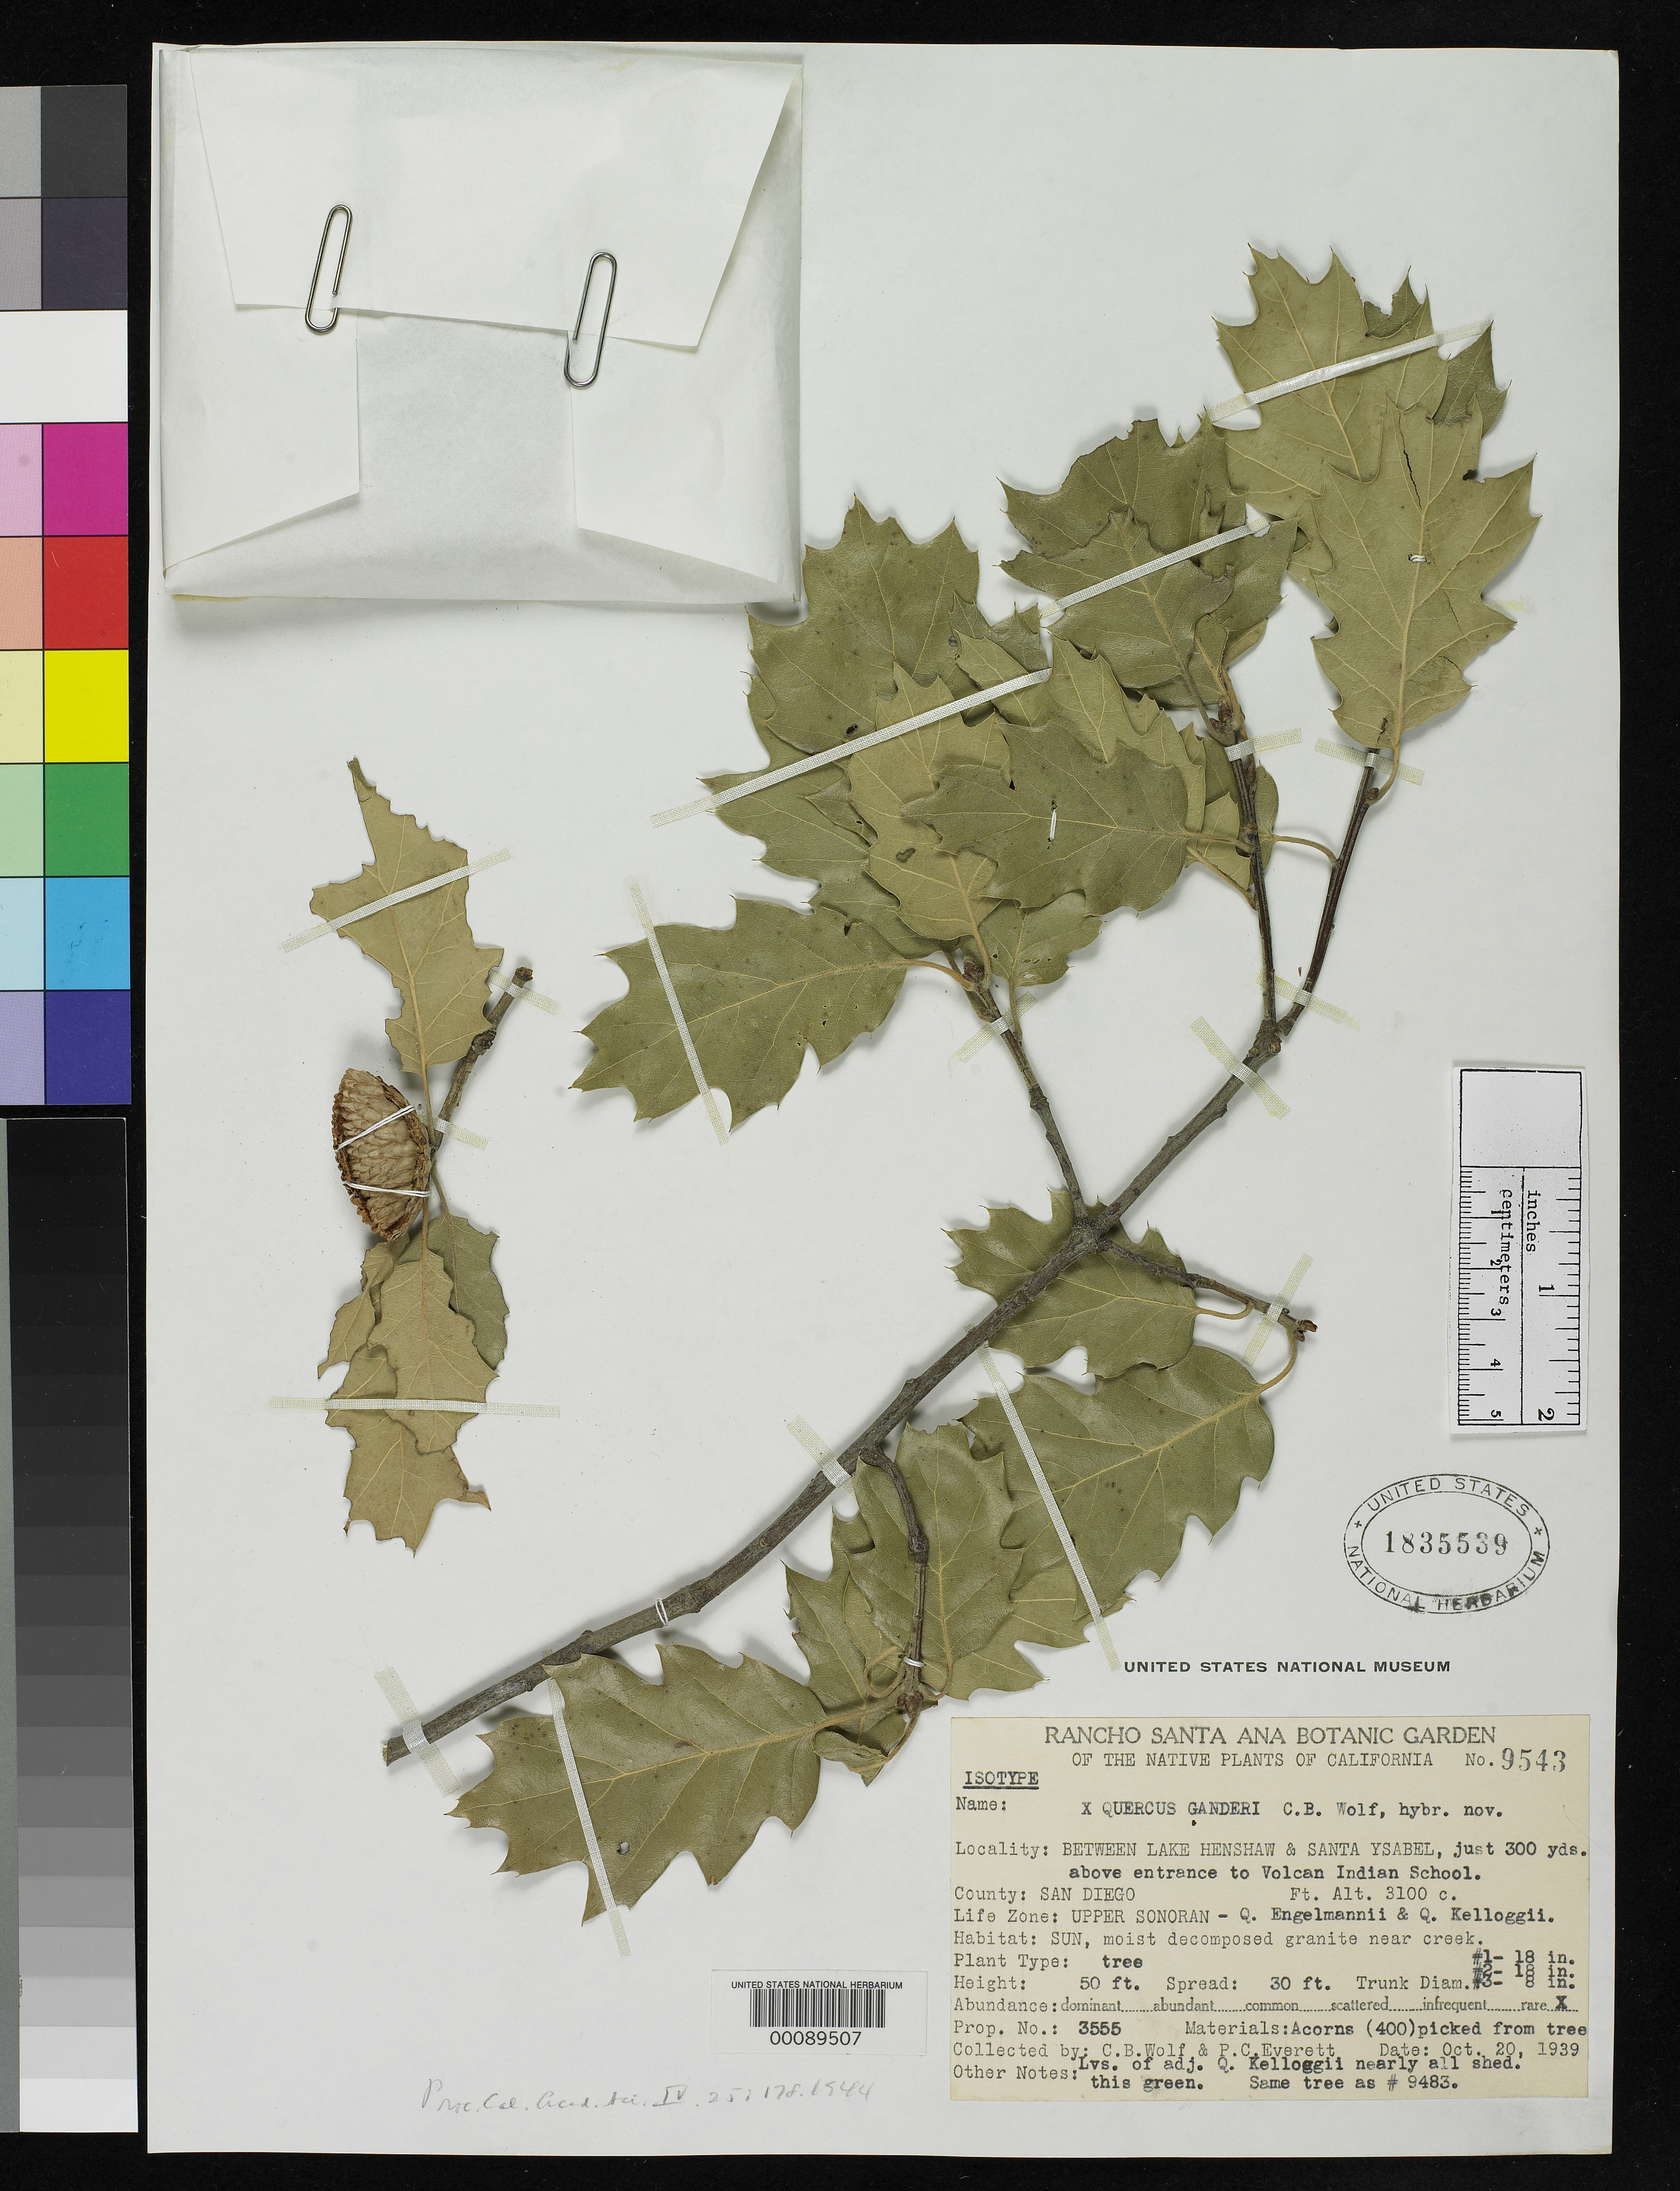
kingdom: Plantae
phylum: Tracheophyta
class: Magnoliopsida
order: Fagales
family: Fagaceae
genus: Quercus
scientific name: Quercus x ganderi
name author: C.B. Wolf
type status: Isotype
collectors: C. B. Wolf & P. Everett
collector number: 9543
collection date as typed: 20 Oct 1939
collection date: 1939-10-20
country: United States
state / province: California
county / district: San Diego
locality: California state hwy. no. 79 between Santa Ysabel and Lake Henshaw.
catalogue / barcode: US 1835539